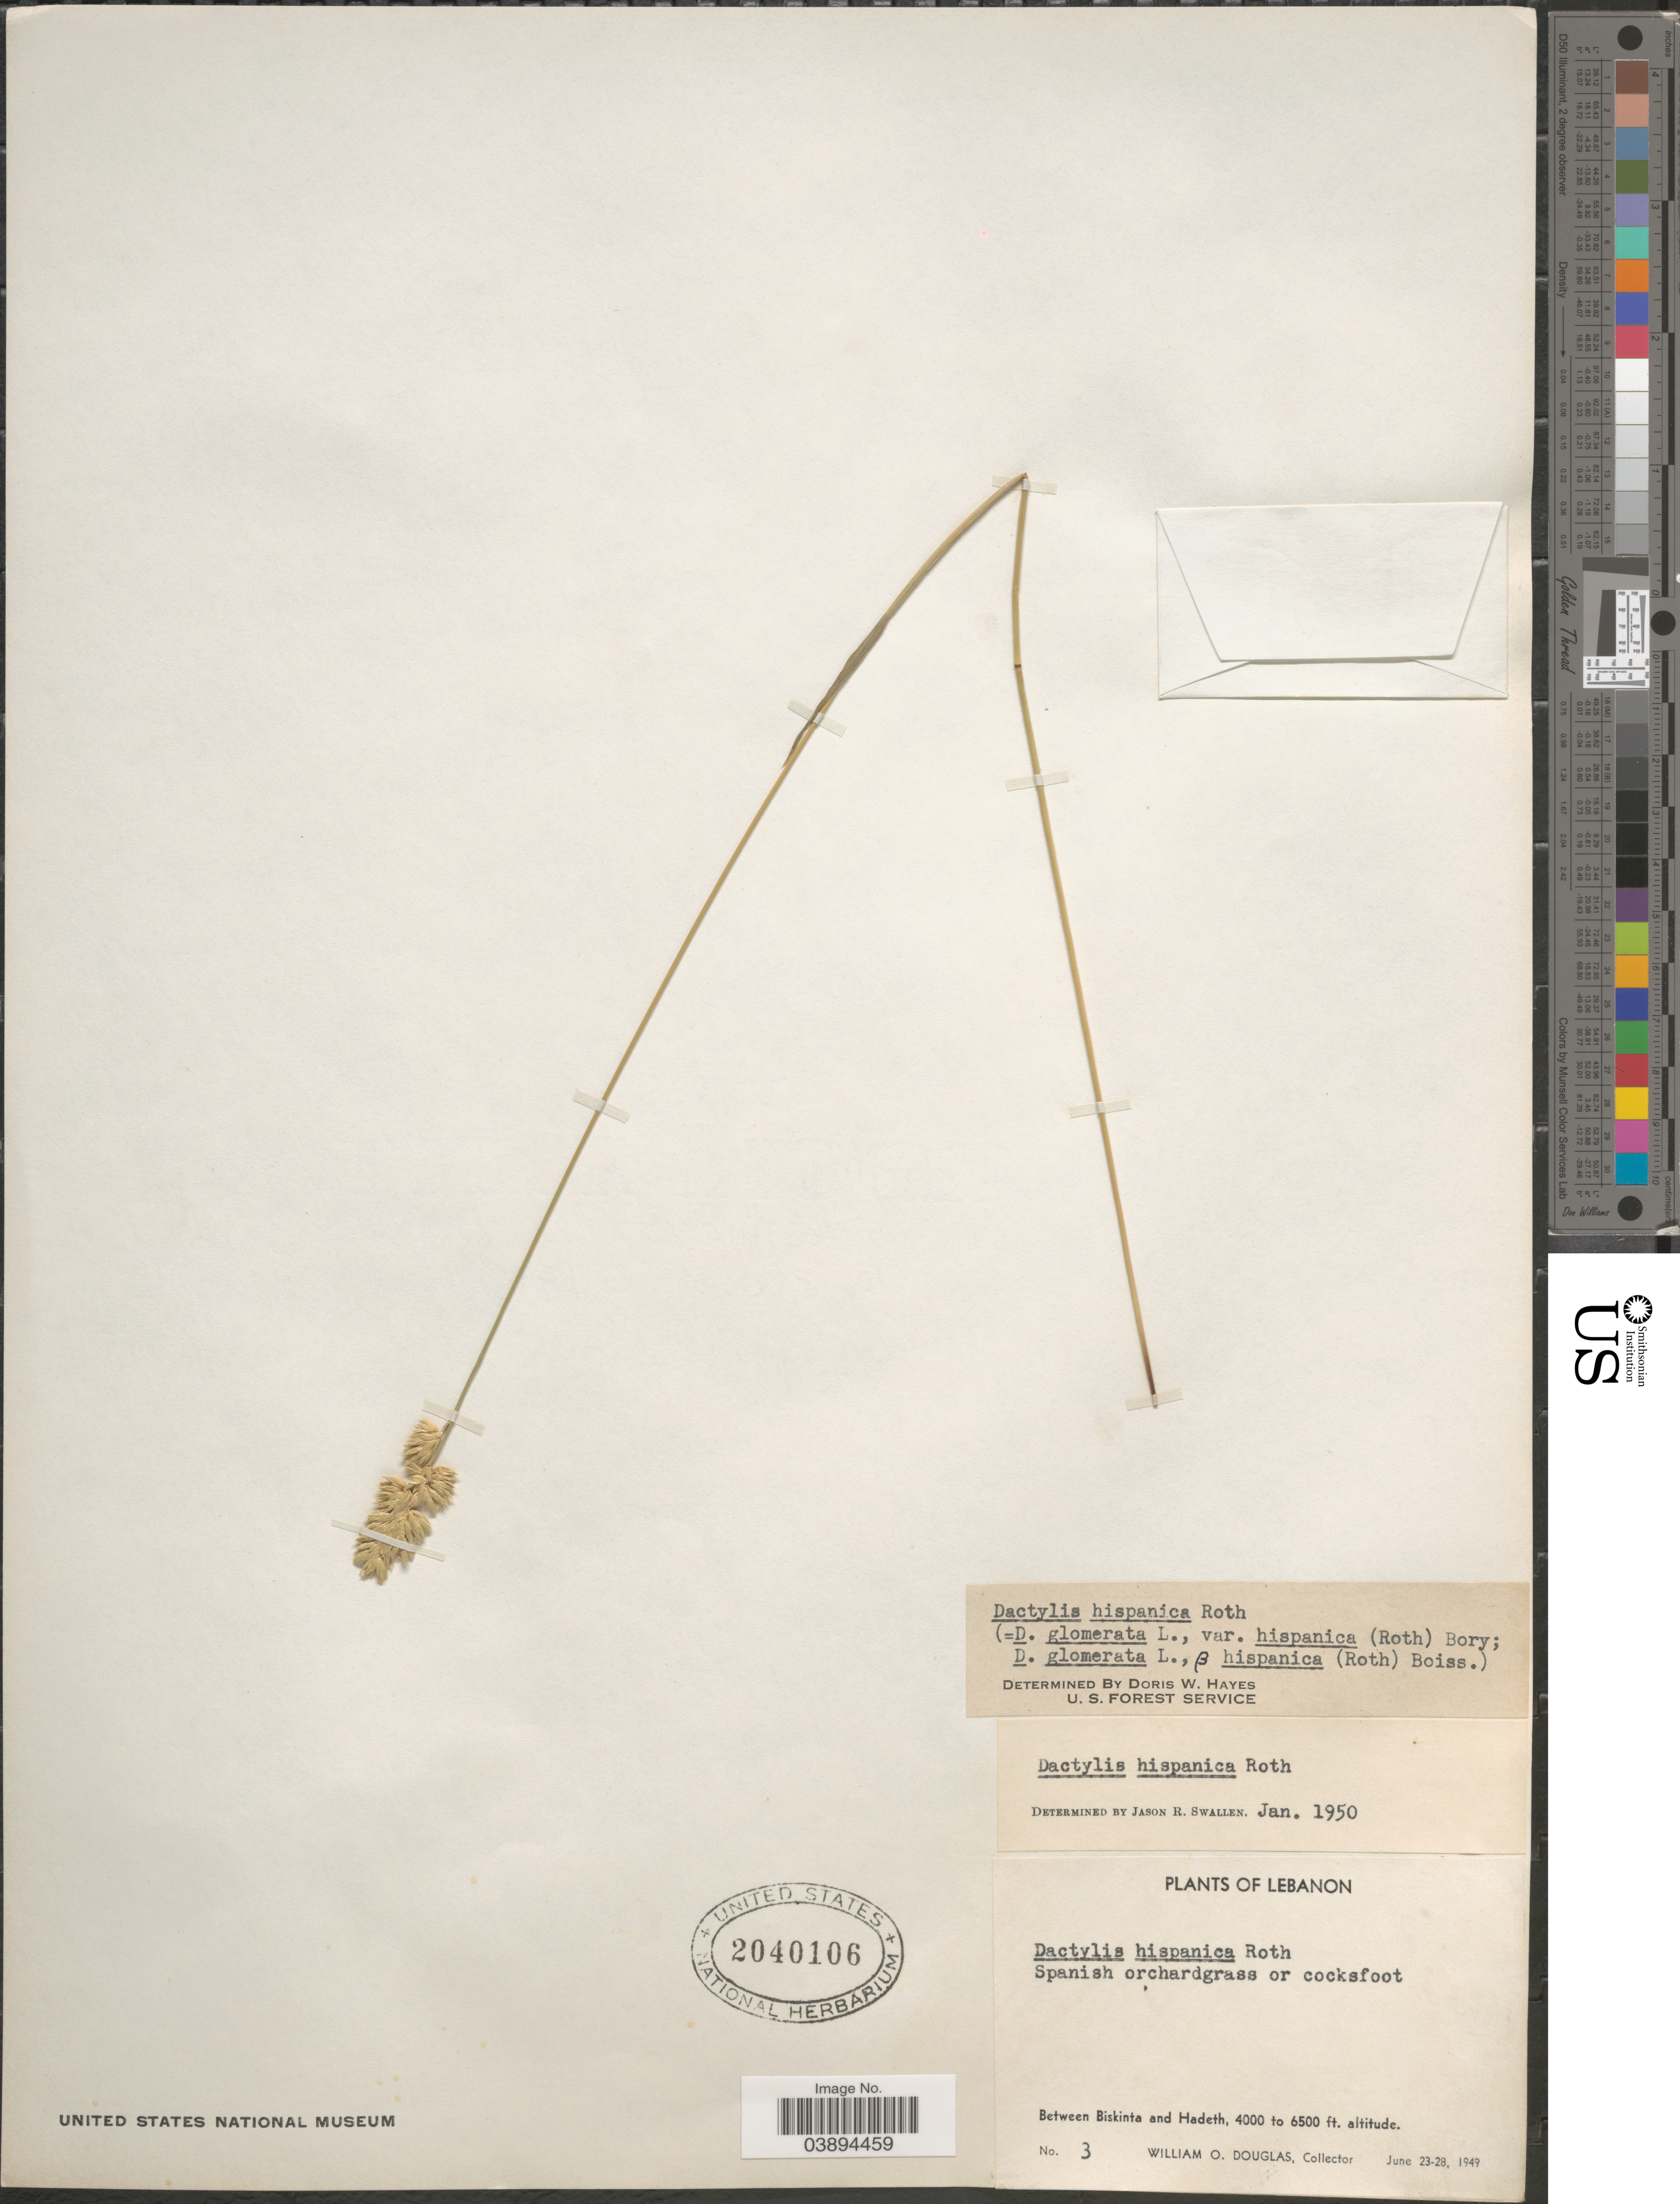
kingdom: Plantae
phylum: Tracheophyta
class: Liliopsida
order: Poales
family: Poaceae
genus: Dactylis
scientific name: Dactylis glomerata subsp. hispanica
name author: (Roth) Nyman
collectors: W. Douglas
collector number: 3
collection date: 1949-06-23/1949-06-28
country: Lebanon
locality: Between Biskinta and Hadeth.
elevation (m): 1219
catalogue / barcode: US 2040106